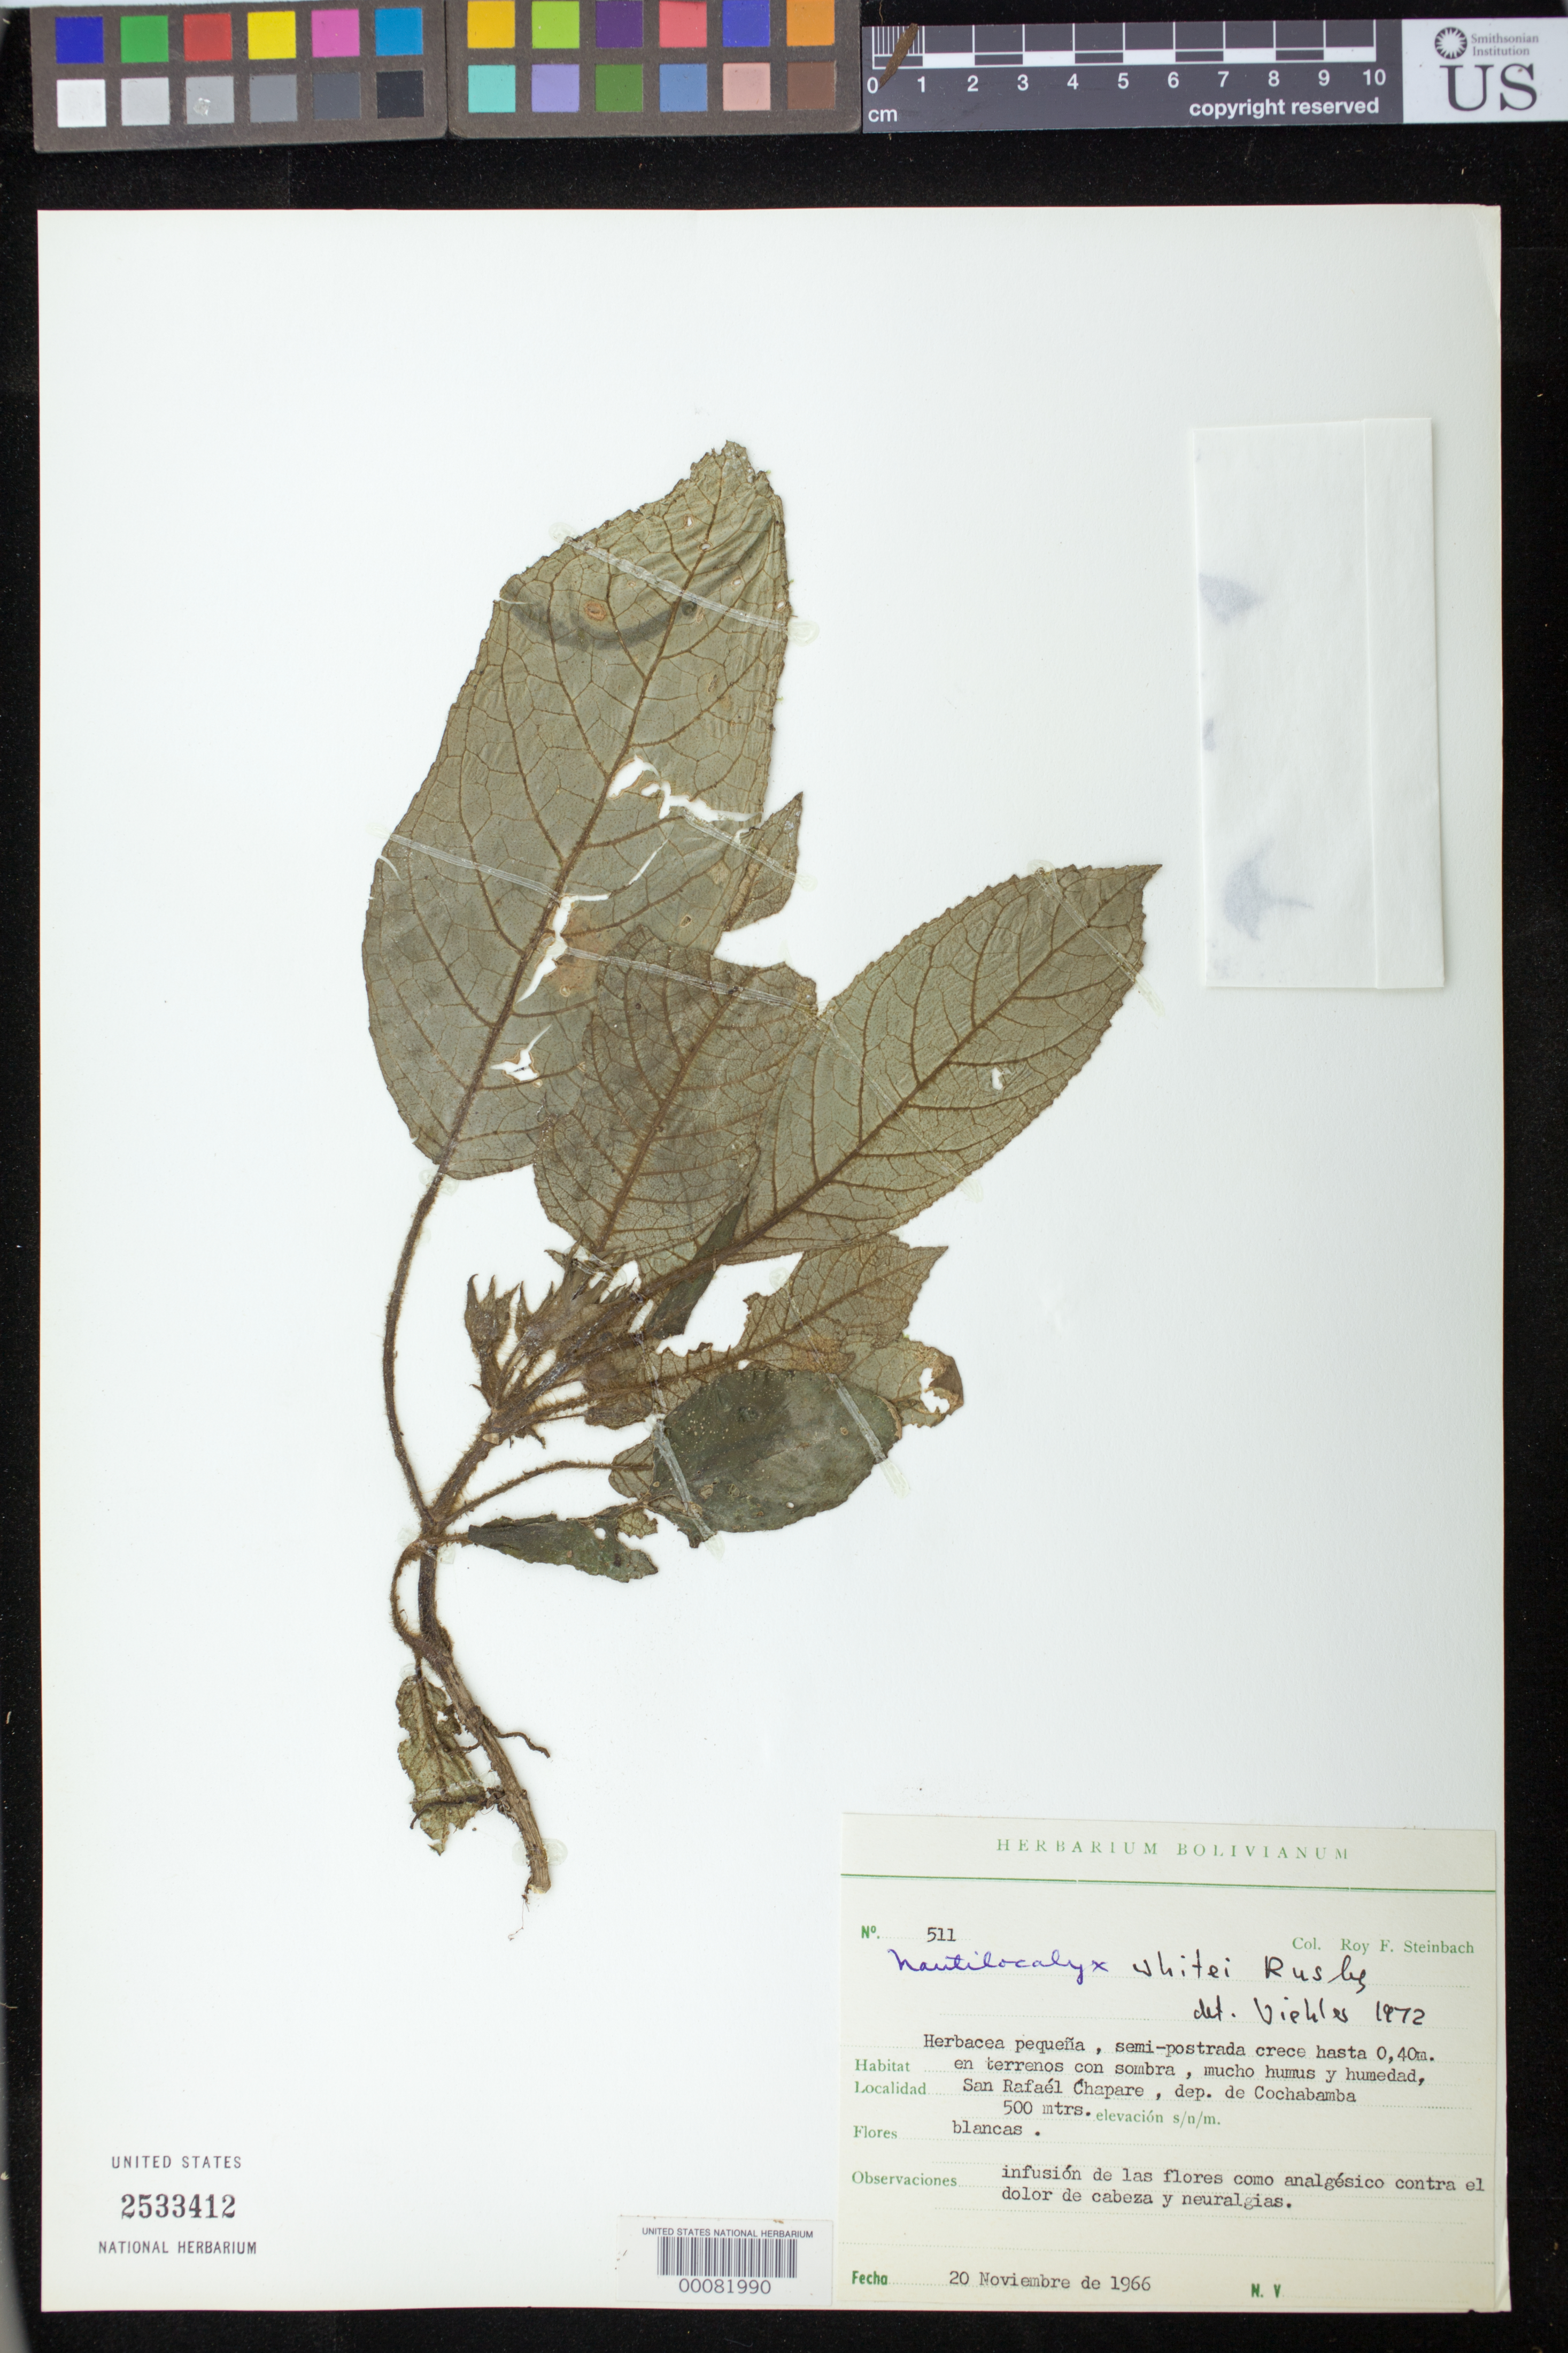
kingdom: Plantae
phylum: Tracheophyta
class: Magnoliopsida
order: Lamiales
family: Gesneriaceae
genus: Nautilocalyx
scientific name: Nautilocalyx whitei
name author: Rusby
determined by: Skog, Laurence E.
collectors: R. F. Steinbach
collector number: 511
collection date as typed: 20 Nov 1966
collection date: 1966-11-20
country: Bolivia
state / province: Cochabamba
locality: San Rafaél Chapare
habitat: En terrenos con sombra, mucho humus y humedad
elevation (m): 500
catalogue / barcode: US 2533412